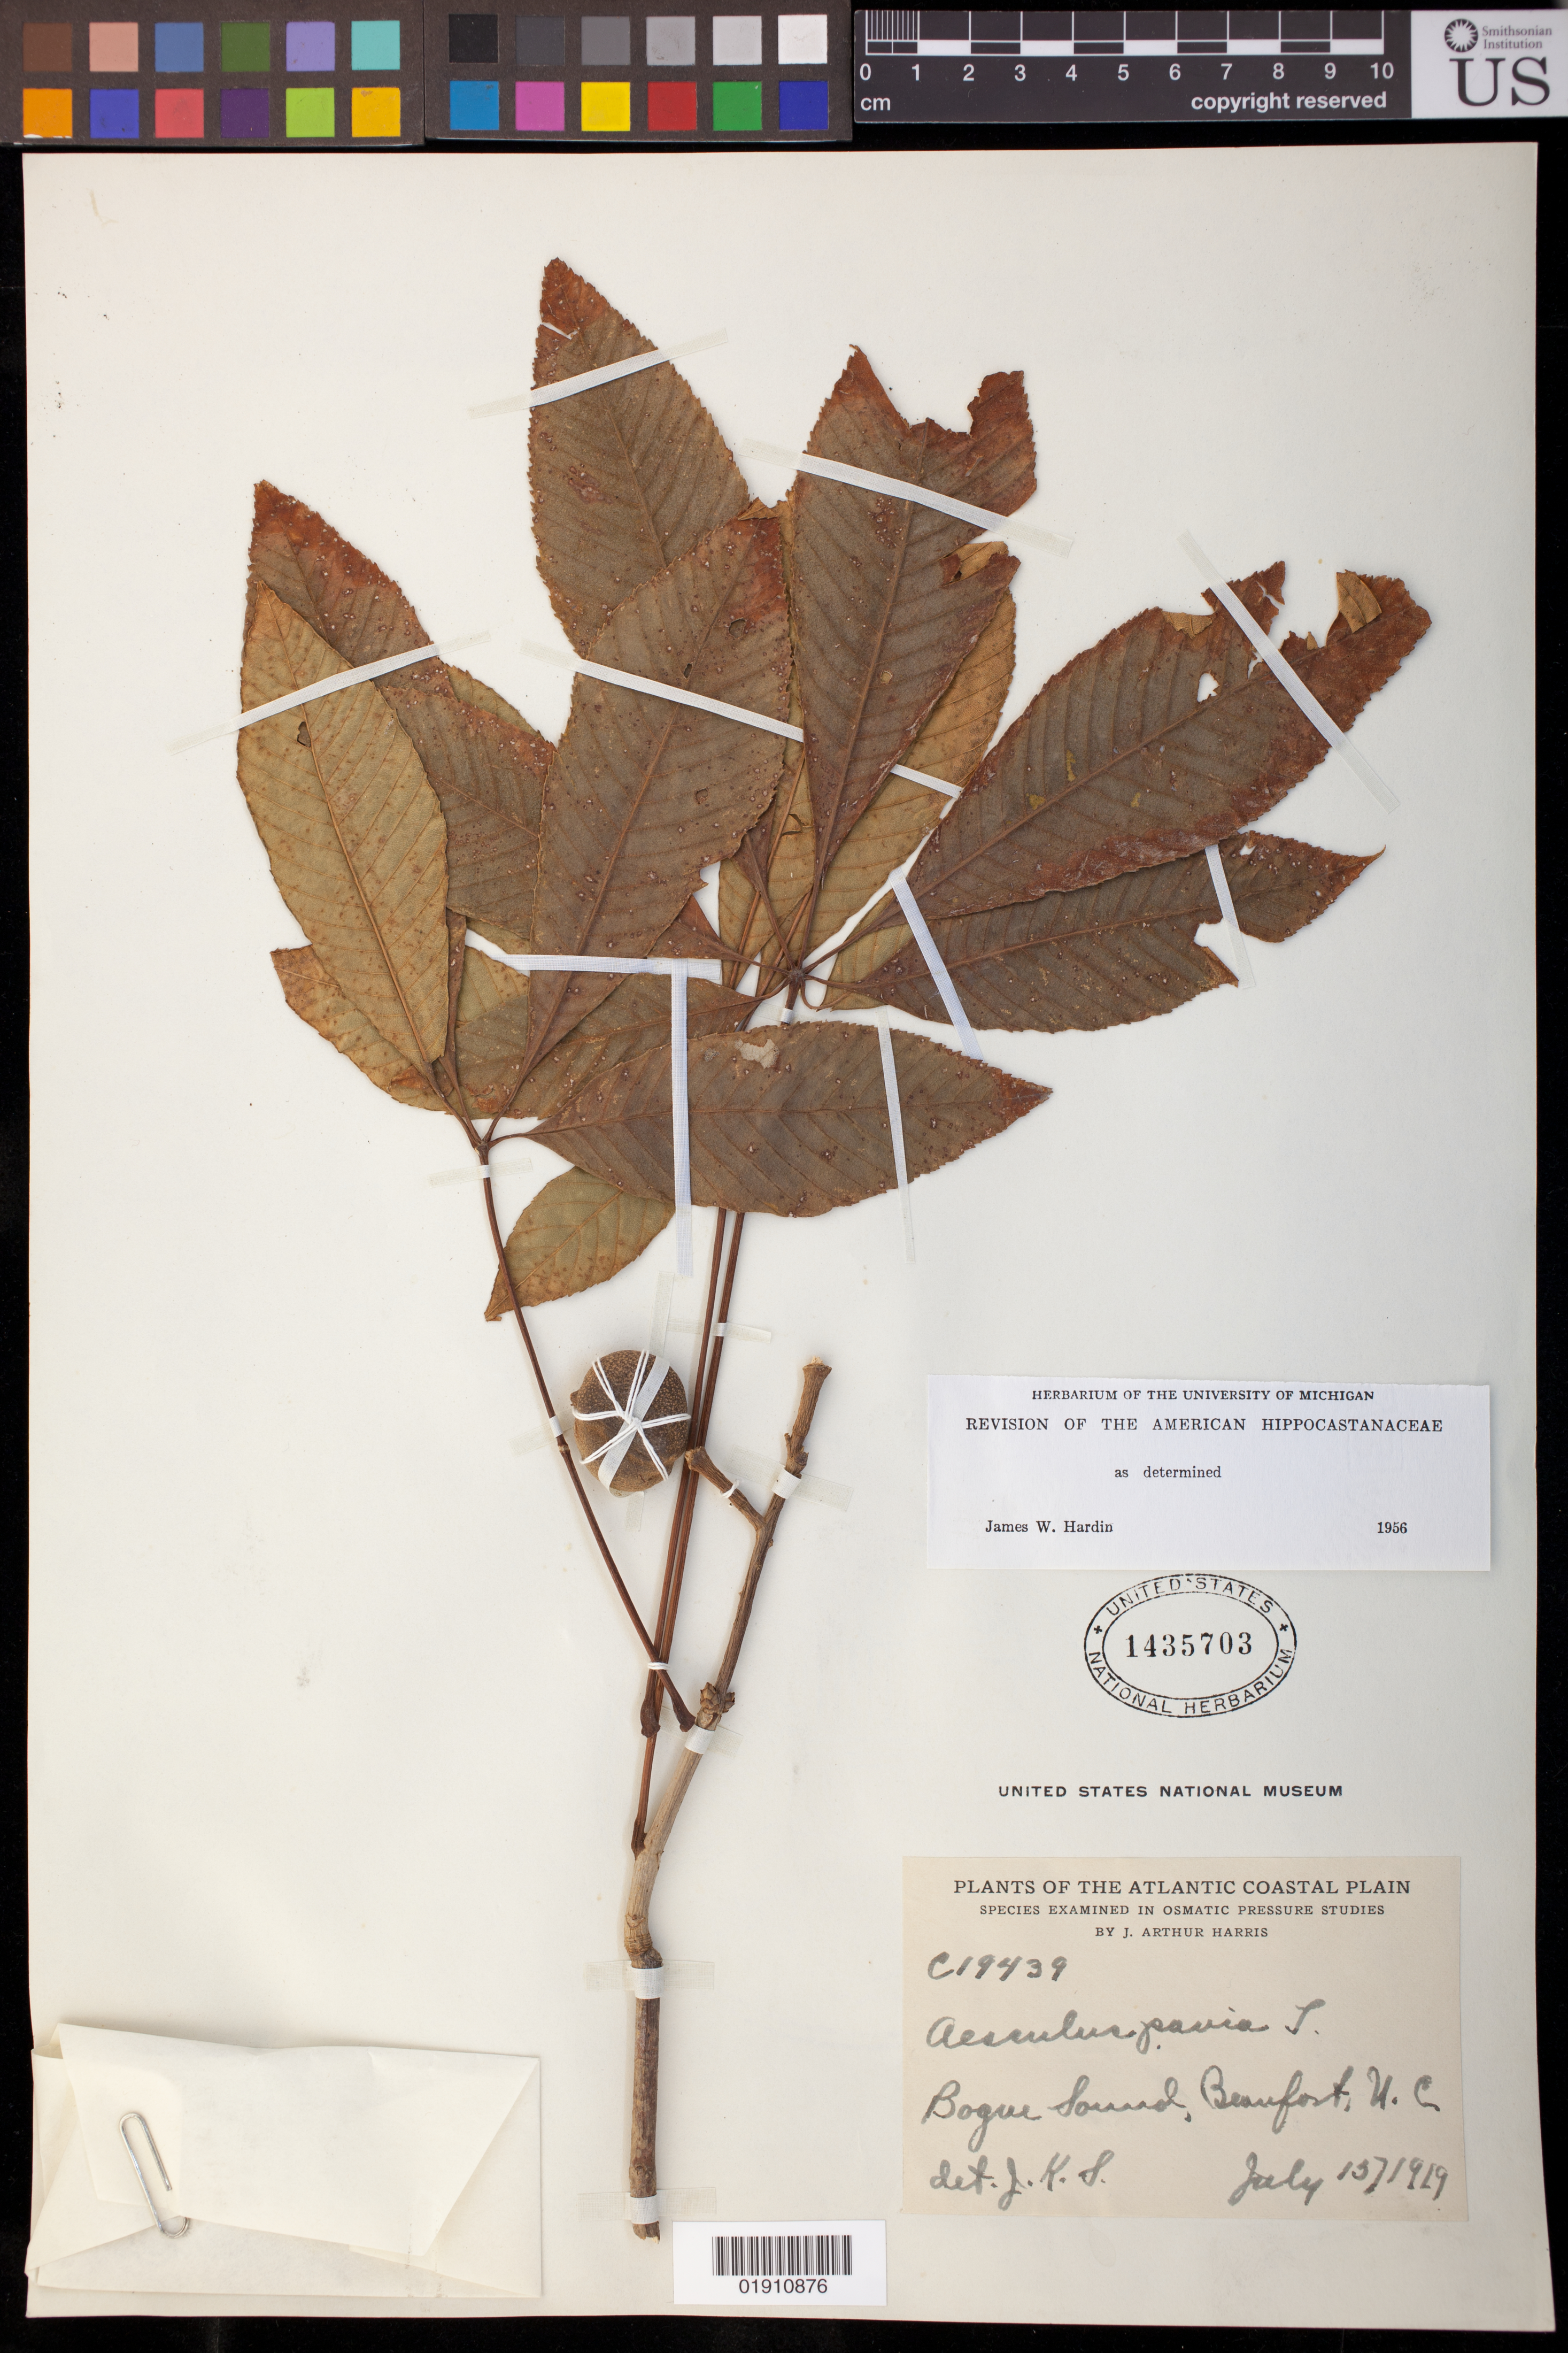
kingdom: Plantae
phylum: Tracheophyta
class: Magnoliopsida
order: Sapindales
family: Sapindaceae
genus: Aesculus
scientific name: Aesculus pavia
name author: L.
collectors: J. A. Harris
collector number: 19439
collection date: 1919-07-13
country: United States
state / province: North Carolina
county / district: Carteret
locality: Bogue Sound, Beaufort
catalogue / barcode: US 1435703